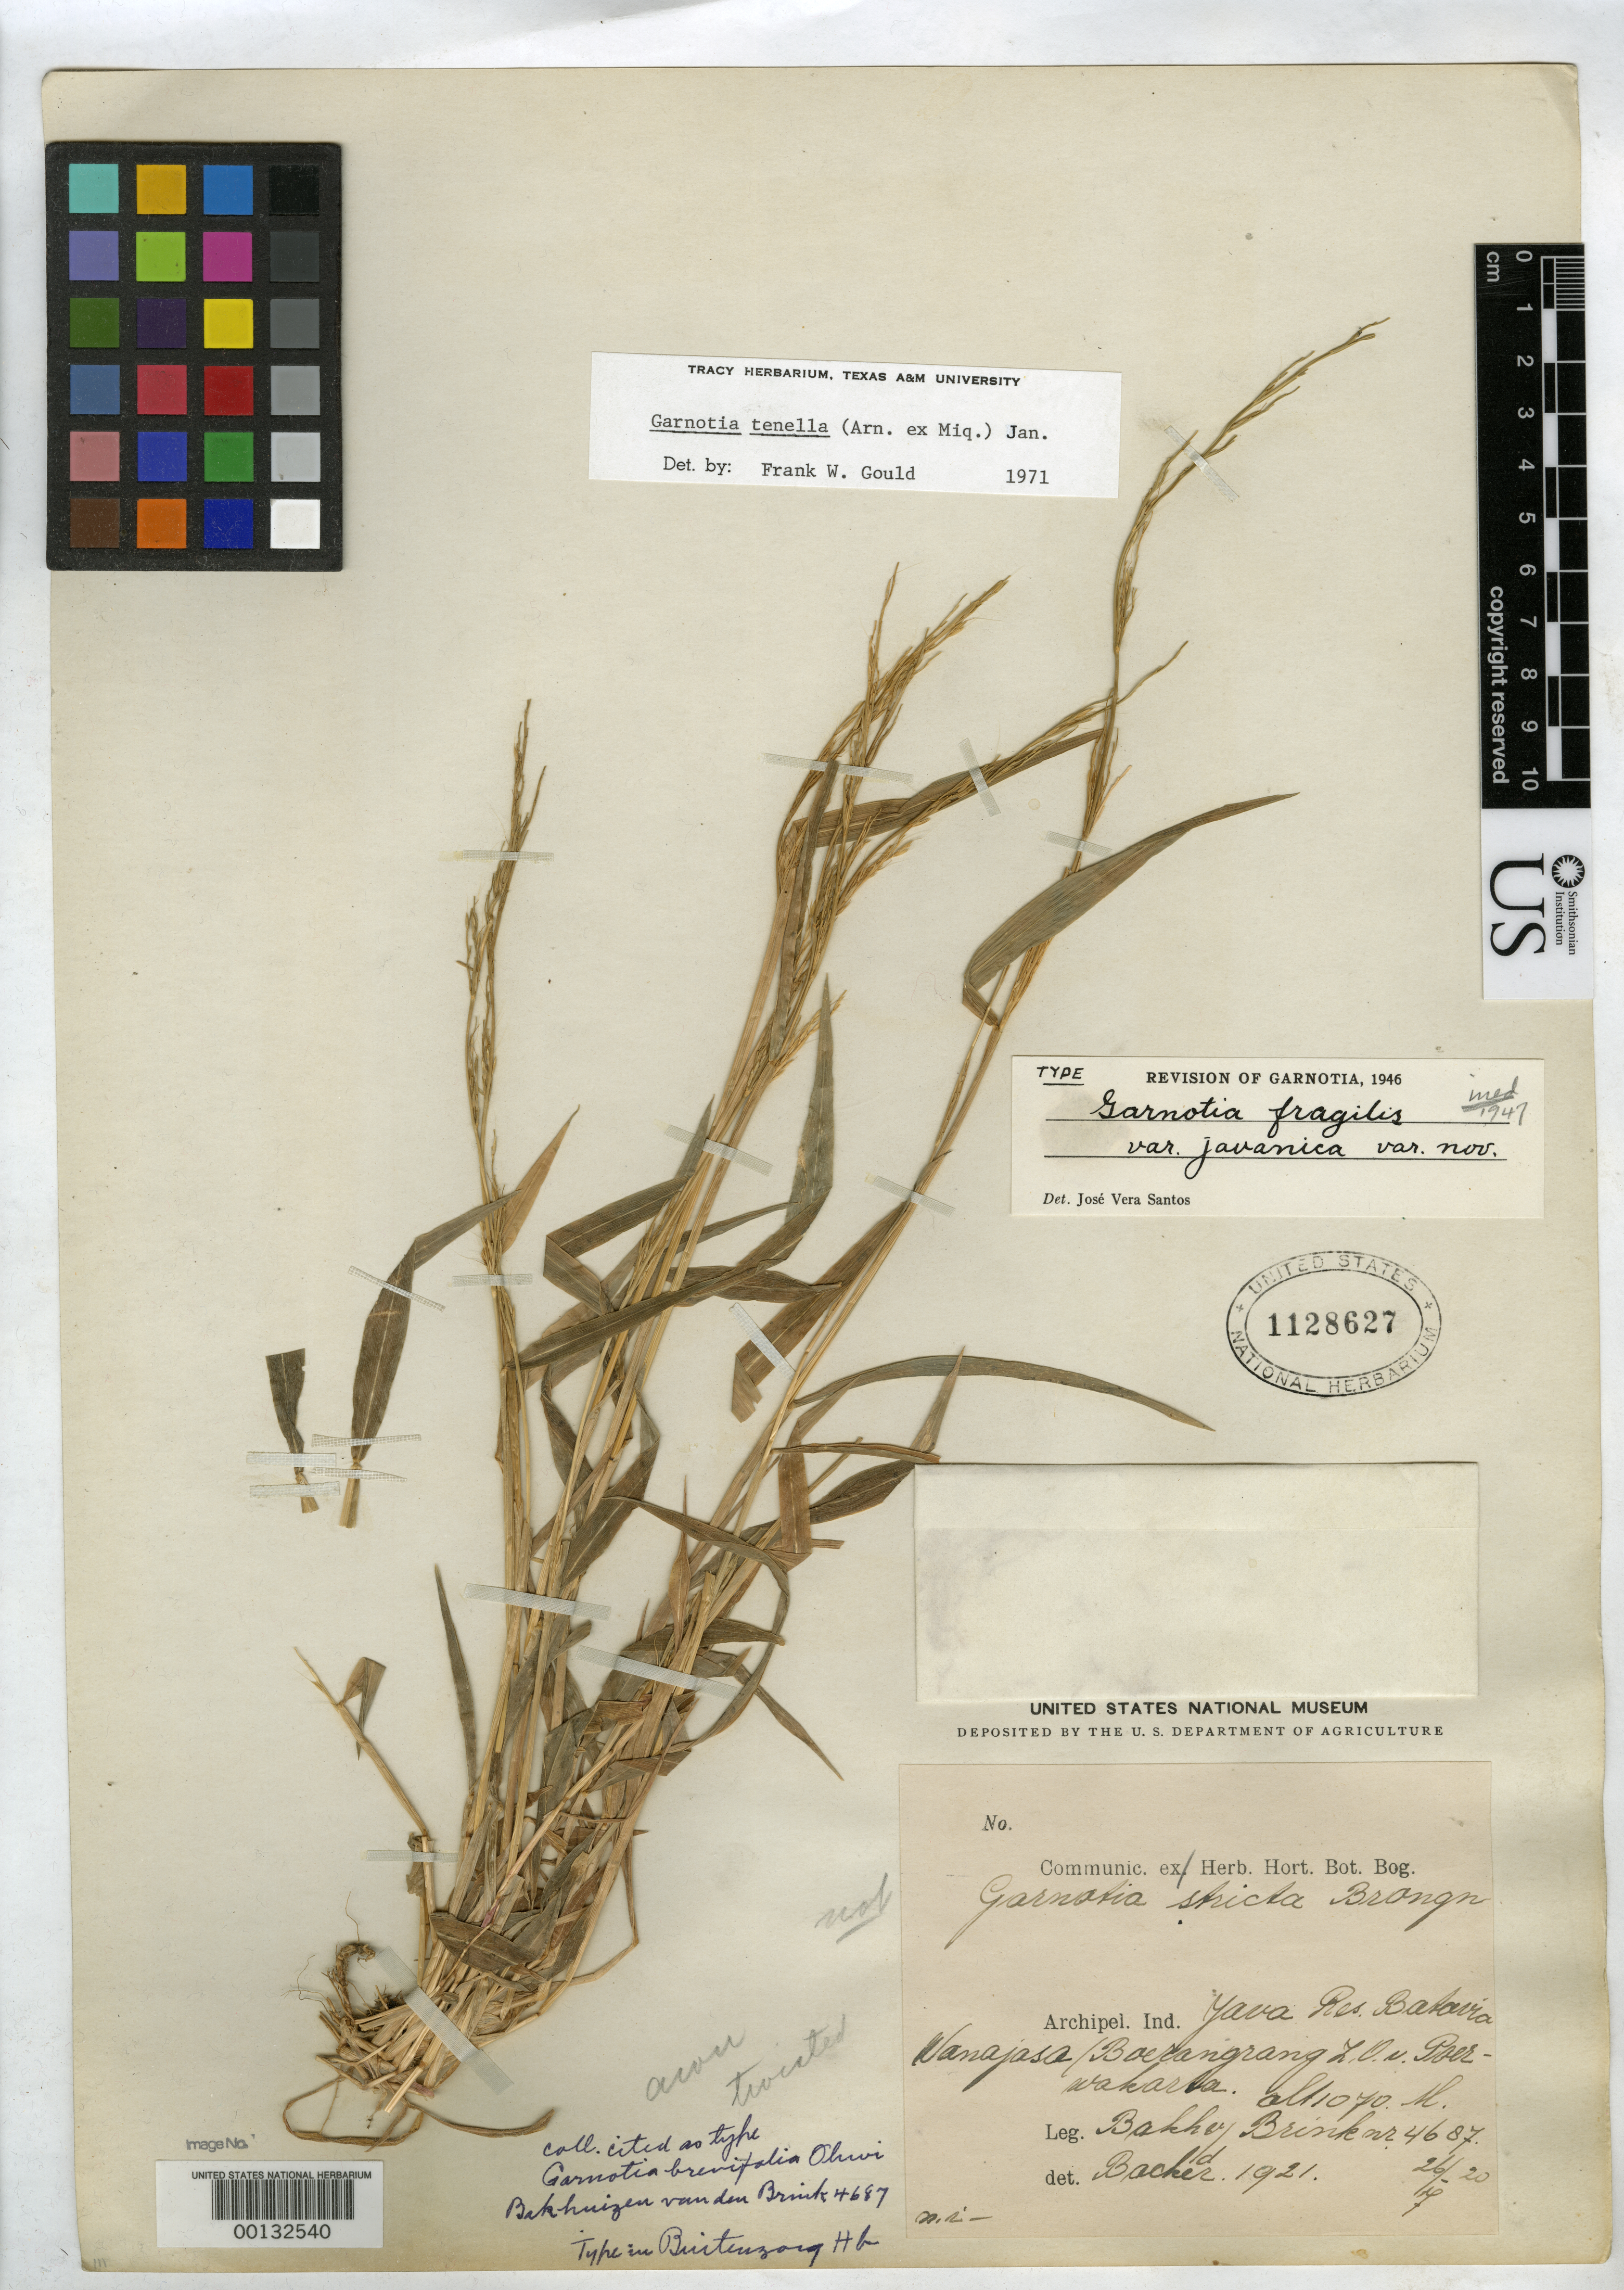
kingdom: Plantae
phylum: Tracheophyta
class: Liliopsida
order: Poales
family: Poaceae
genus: Garnotia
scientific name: Garnotia brevifolia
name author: Ohwi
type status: Isotype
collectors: R. C. Bakhuizen van den Brink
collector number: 4687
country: Indonesia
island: Java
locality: Wanajasa.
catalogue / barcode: US 1128627